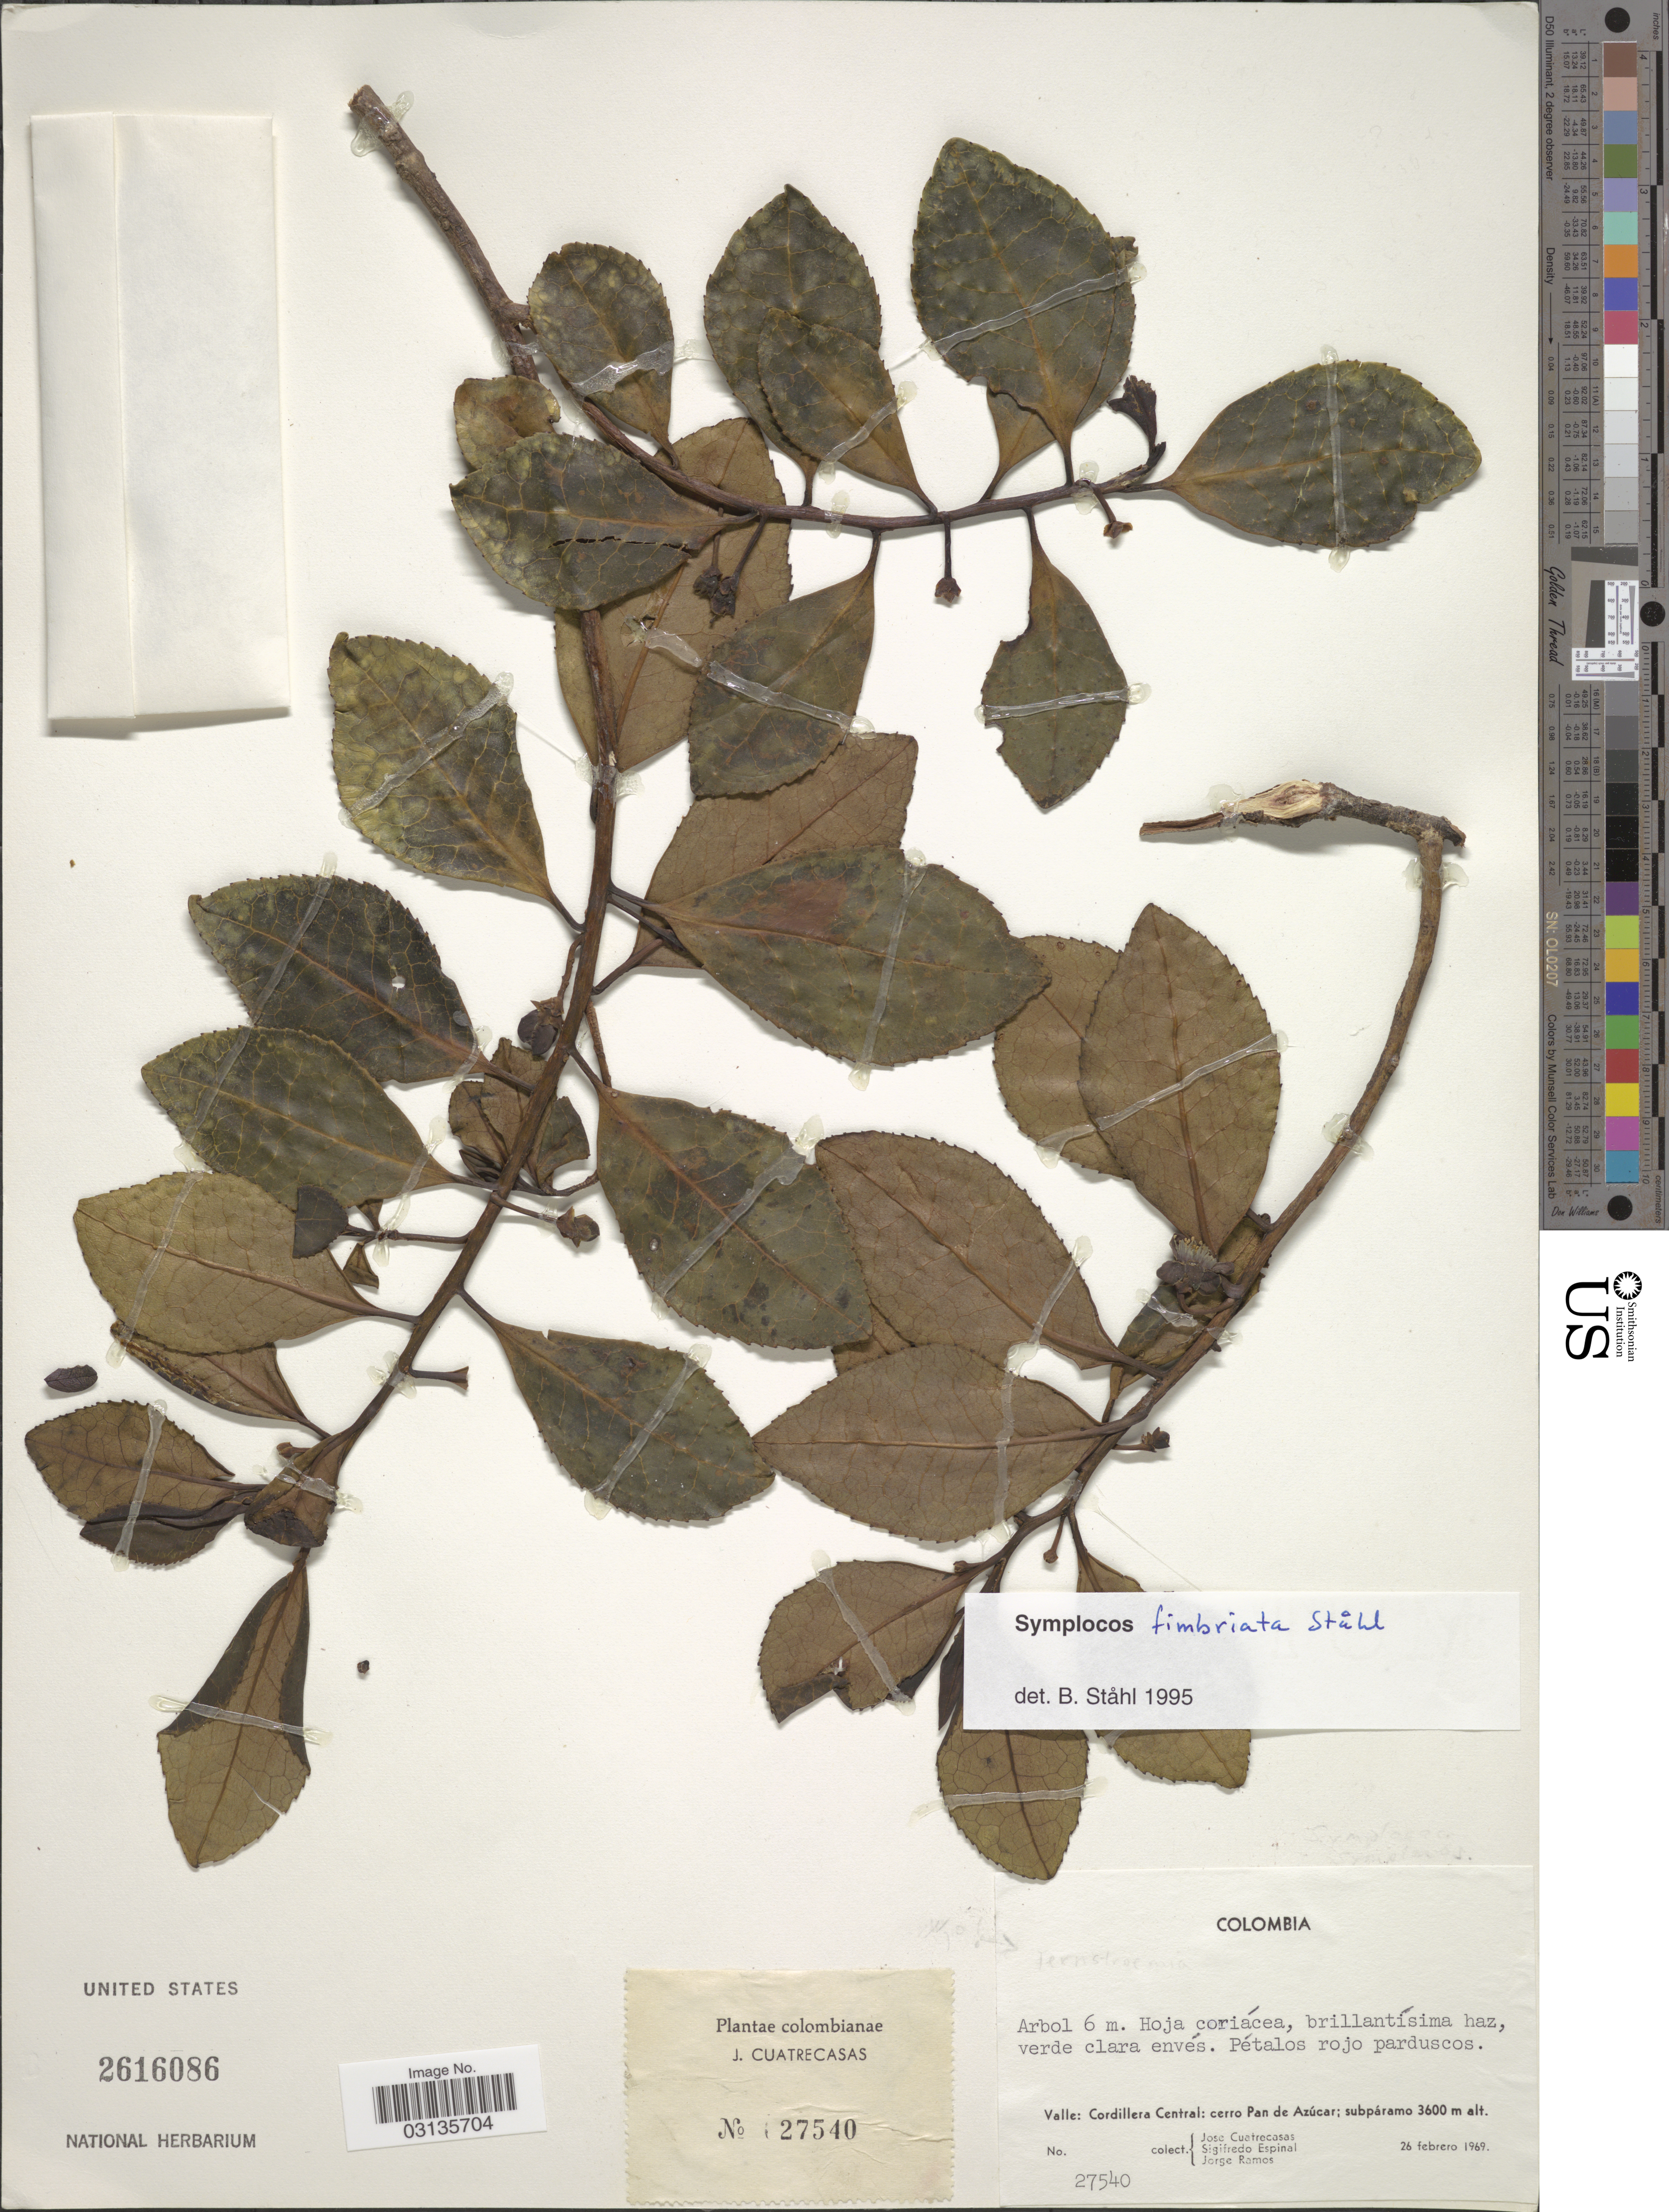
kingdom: Plantae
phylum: Tracheophyta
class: Magnoliopsida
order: Ericales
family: Symplocaceae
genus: Symplocos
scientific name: Symplocos fimbriata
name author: B. Ståhl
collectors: J. Cuatrecasas, S. Espinal & J. Ramos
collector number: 27540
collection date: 1969-02-26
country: Colombia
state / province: Valle del Cauca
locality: Valle: Cordillera Central: cerro Pan de Azúcar.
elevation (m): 3600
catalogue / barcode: US 2616086